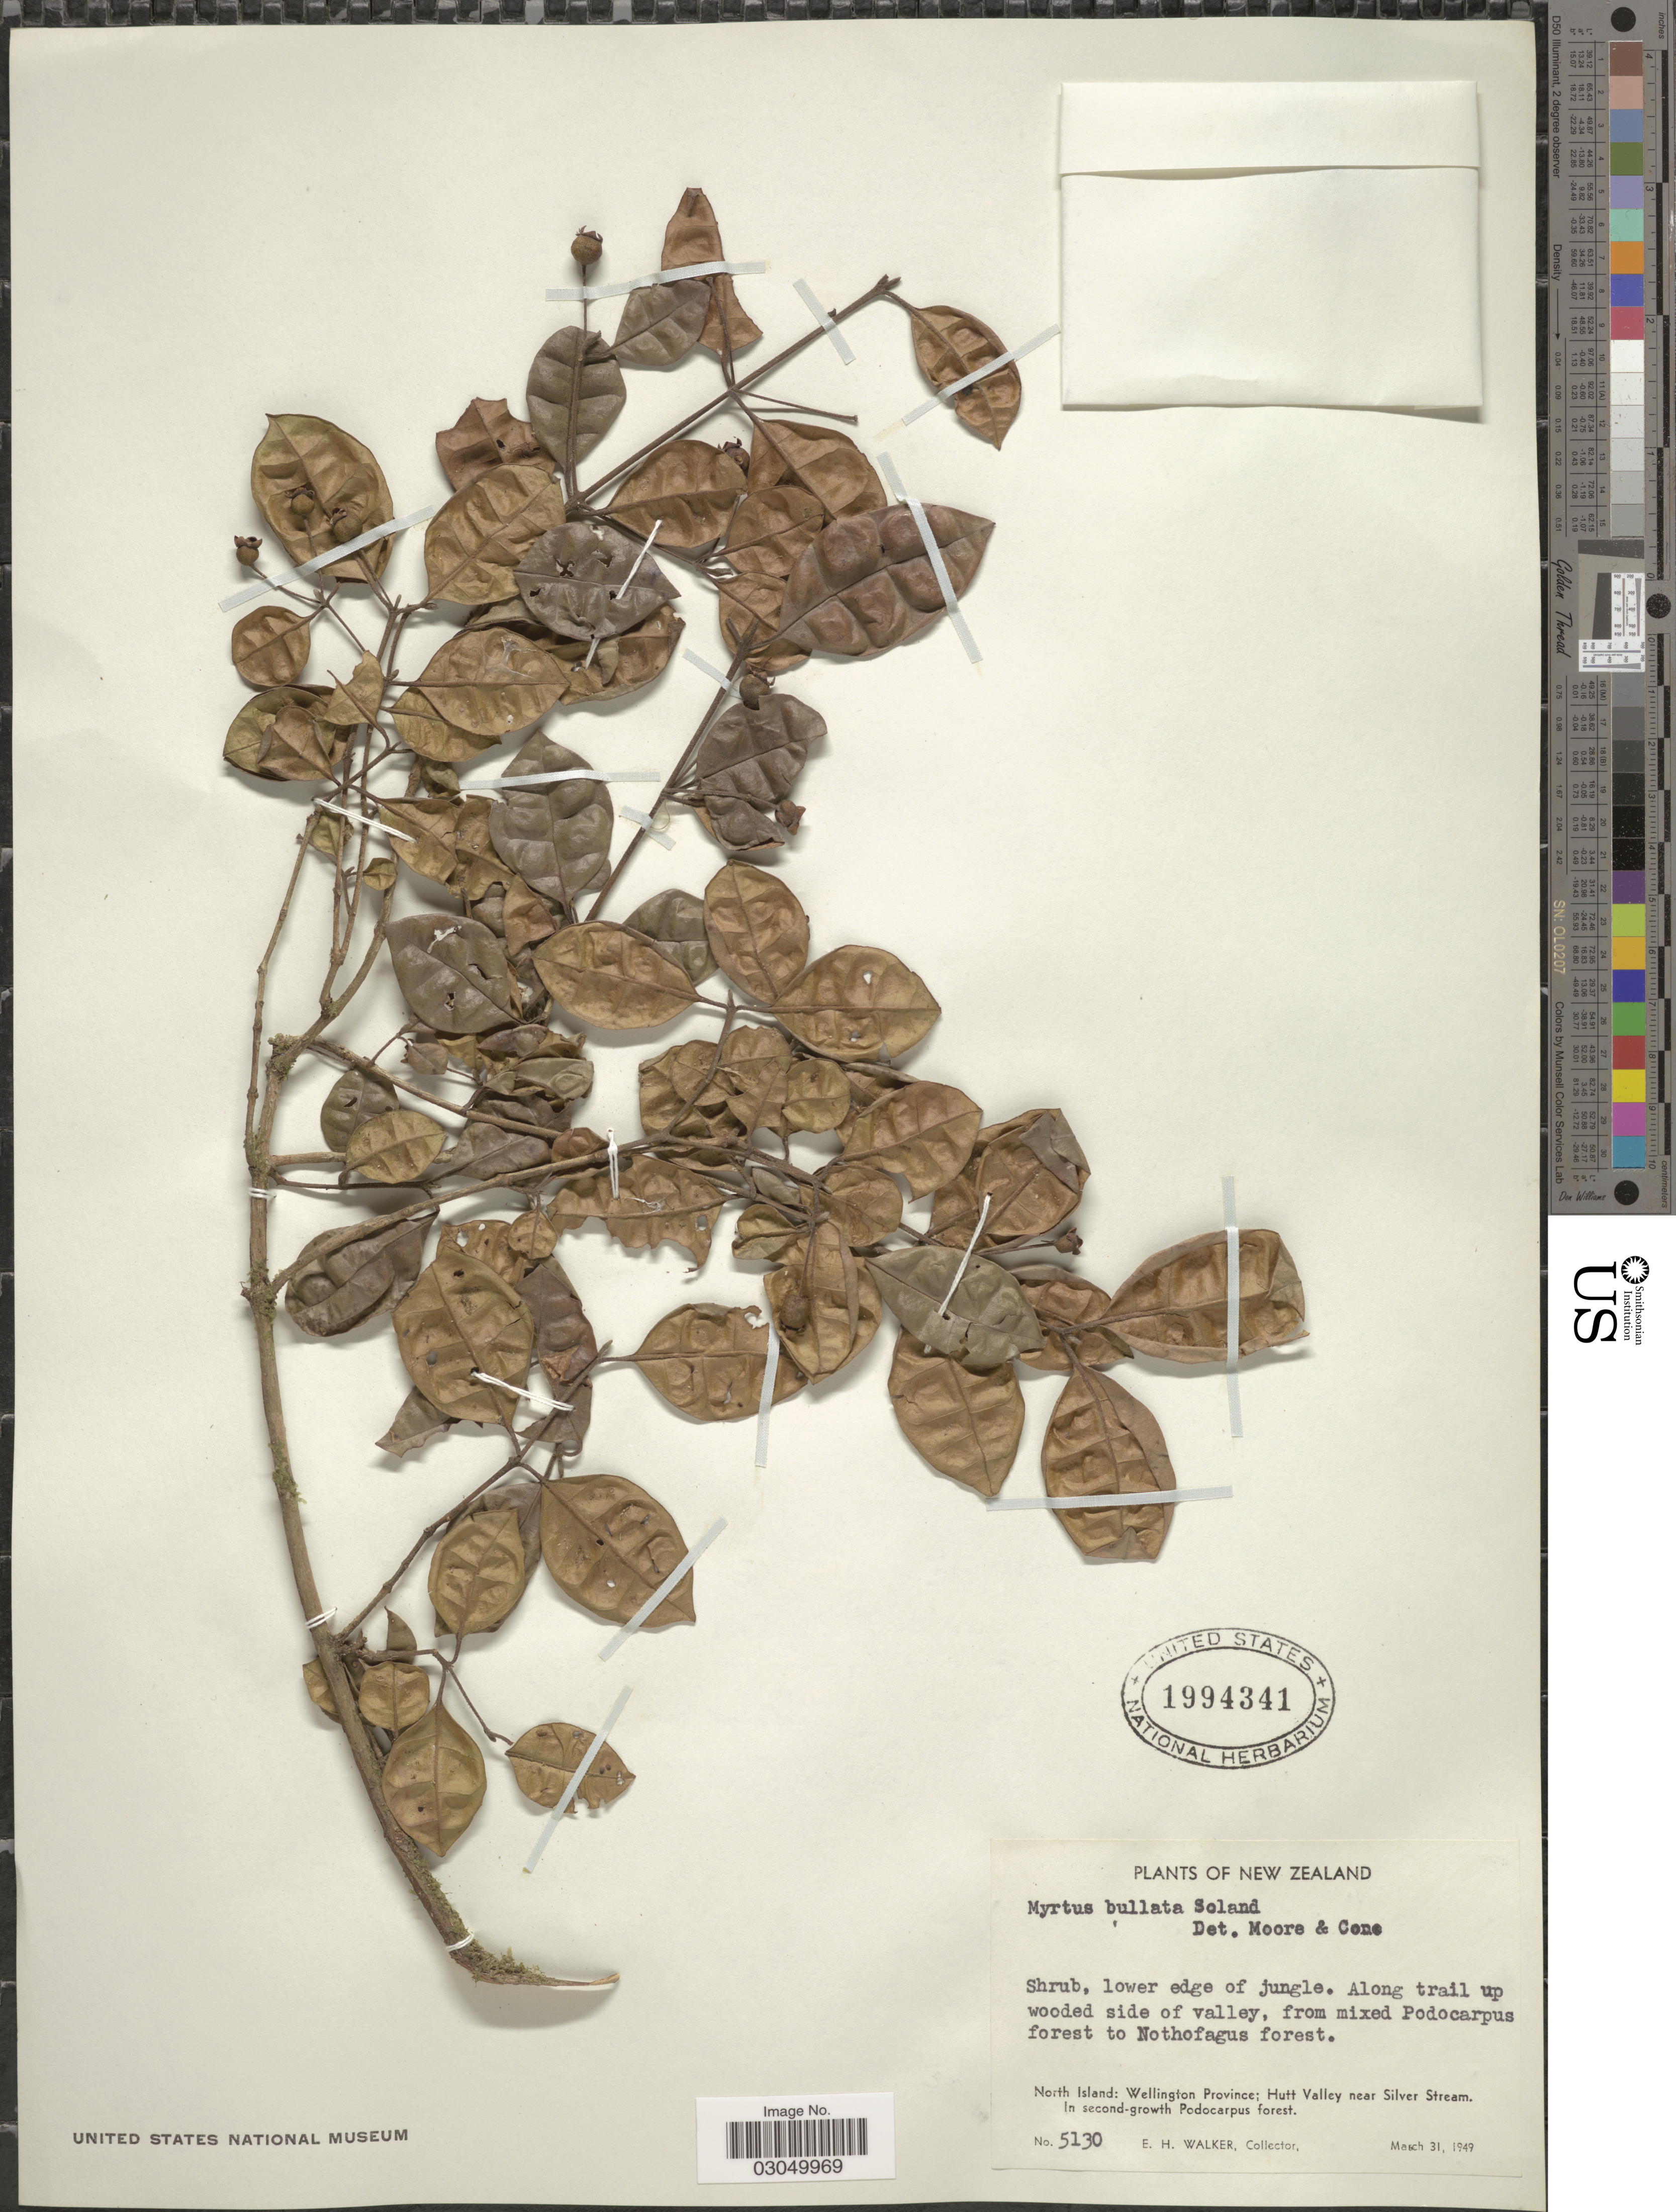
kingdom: Plantae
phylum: Tracheophyta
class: Magnoliopsida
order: Myrtales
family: Myrtaceae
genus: Lophomyrtus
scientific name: Lophomyrtus bullata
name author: (Sol. ex A. Cunn.) Burret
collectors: E. H. Walker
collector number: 5130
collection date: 1949-03-31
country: New Zealand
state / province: Wellington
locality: North Island: Wellington Province; Hutt Valley near Silver Stream.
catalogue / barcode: US 1994341